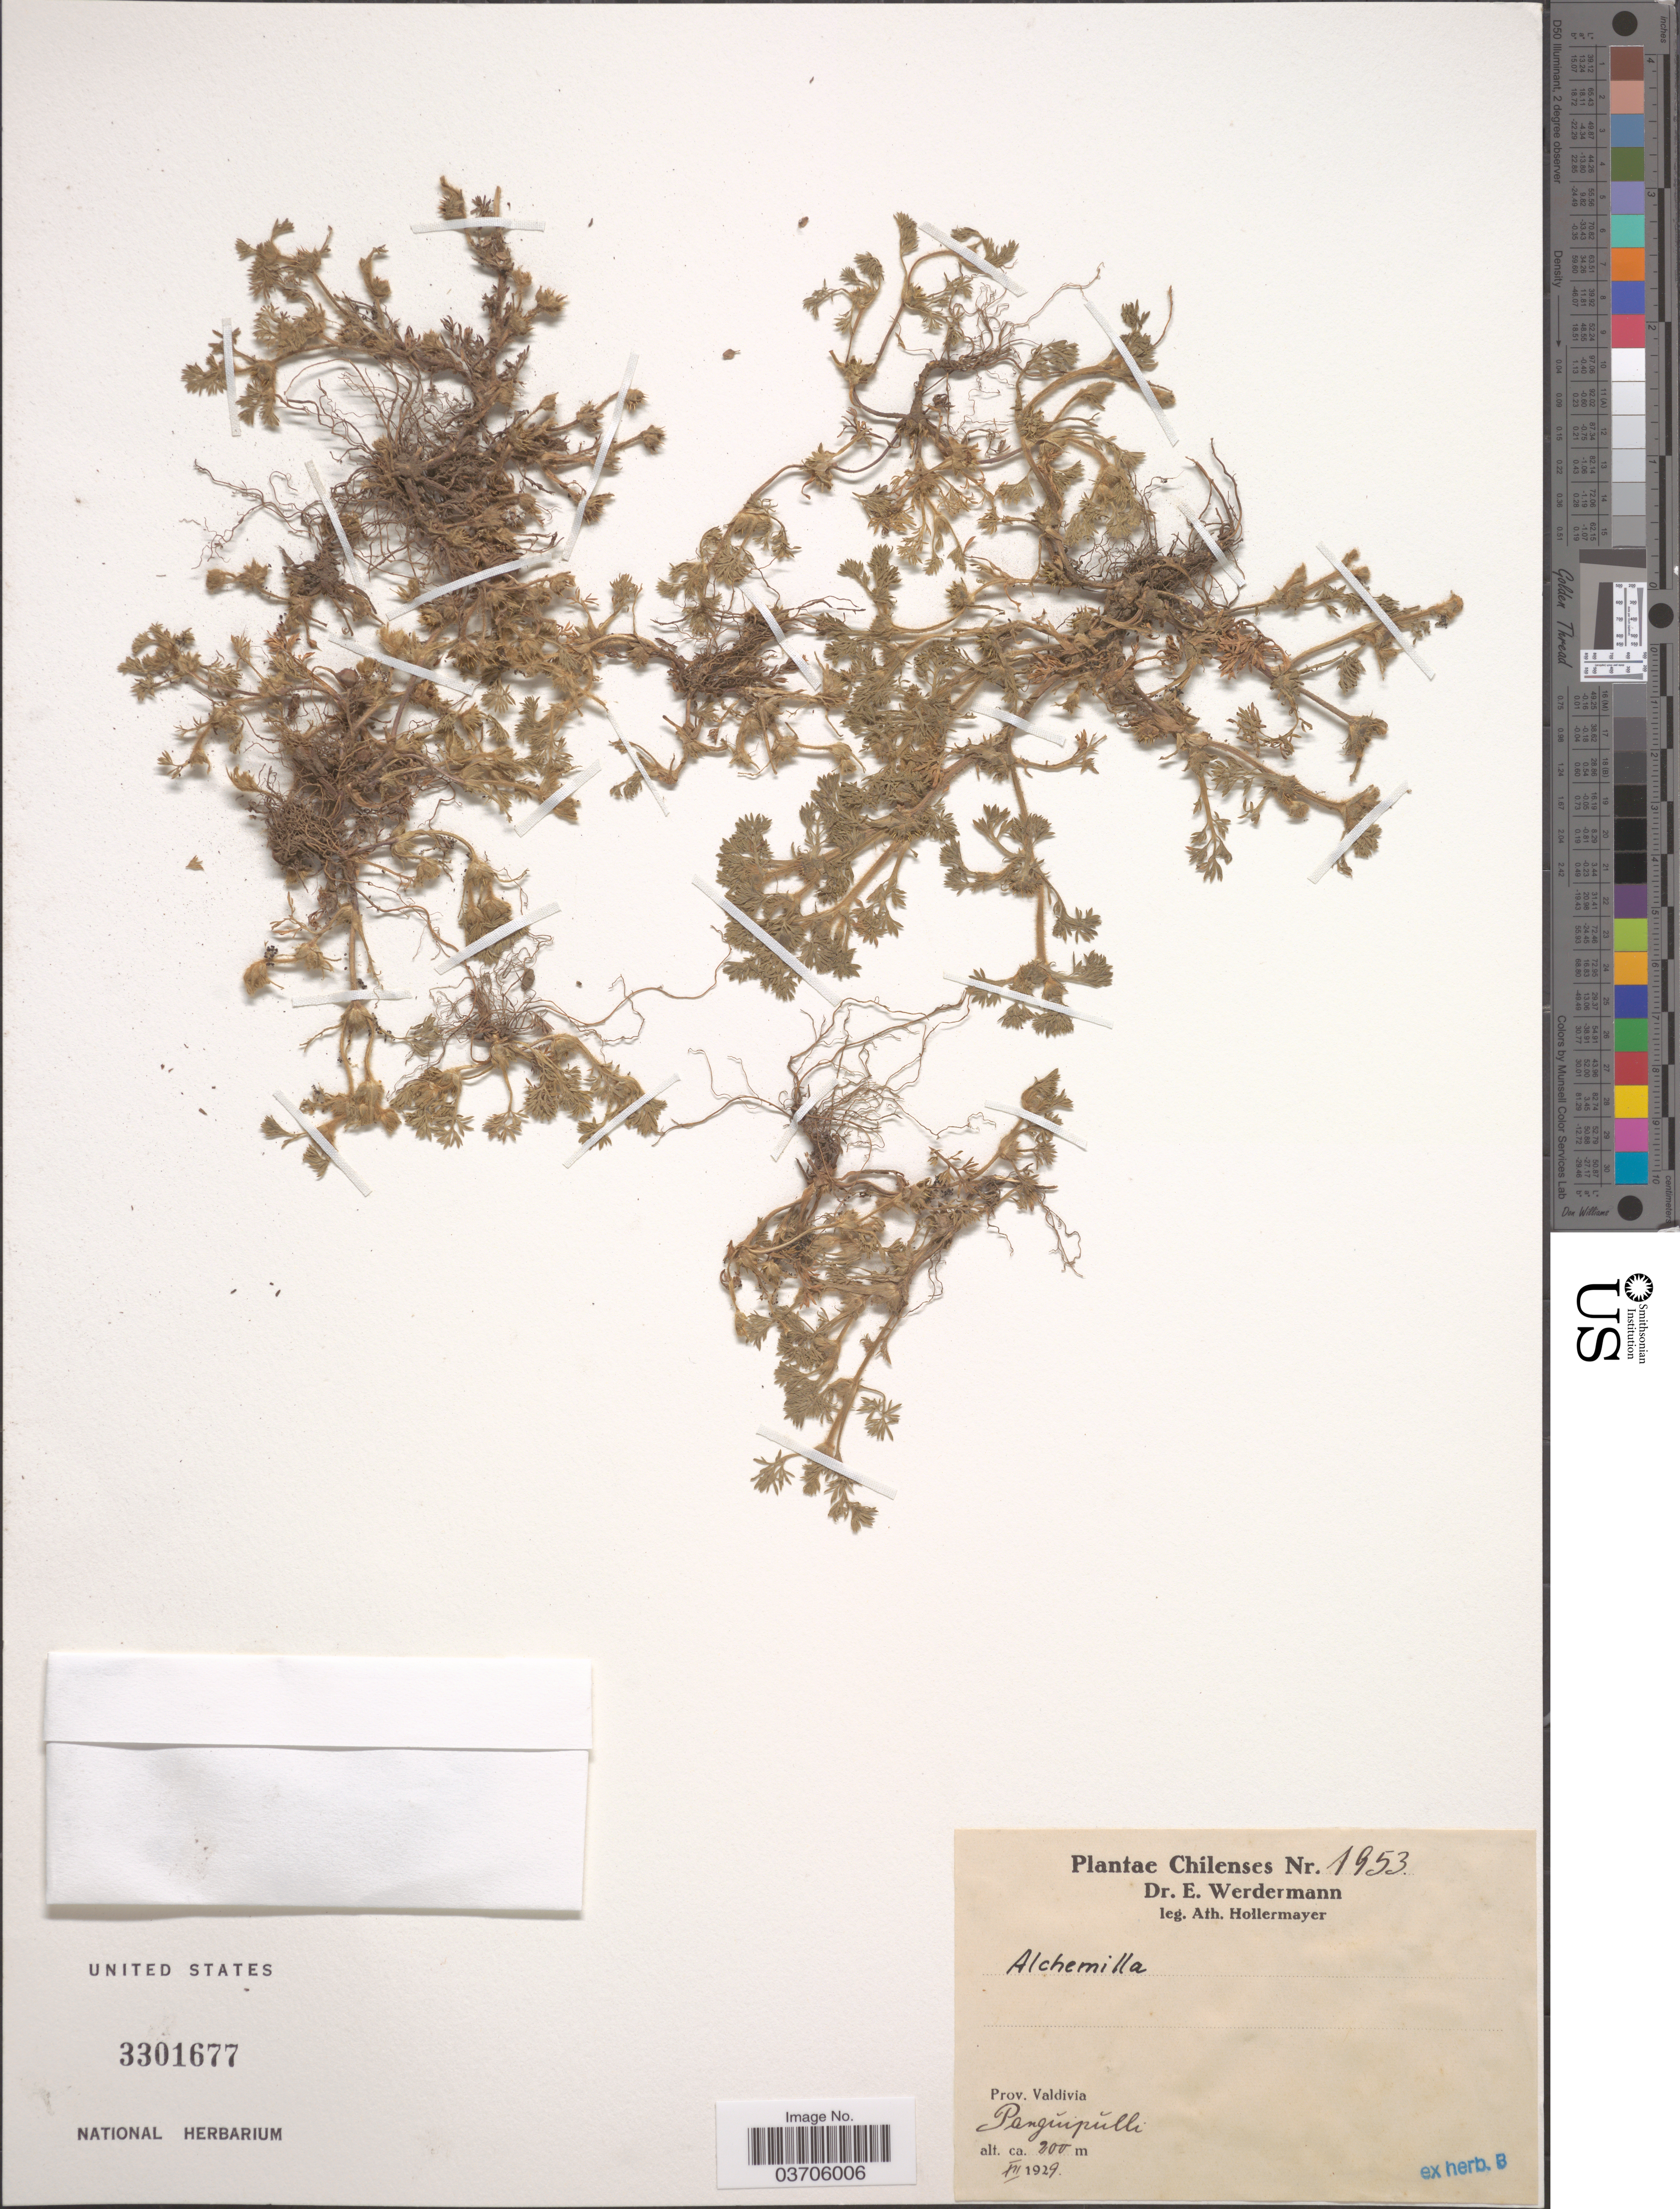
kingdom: Plantae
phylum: Tracheophyta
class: Magnoliopsida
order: Rosales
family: Rosaceae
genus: Alchemilla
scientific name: Alchemilla sp.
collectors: A. Hollermayer & E. Werdermann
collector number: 1953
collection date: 1929-12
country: Chile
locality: Prov. Valdivia. Pangŭipŭlli.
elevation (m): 200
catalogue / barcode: US 3301677